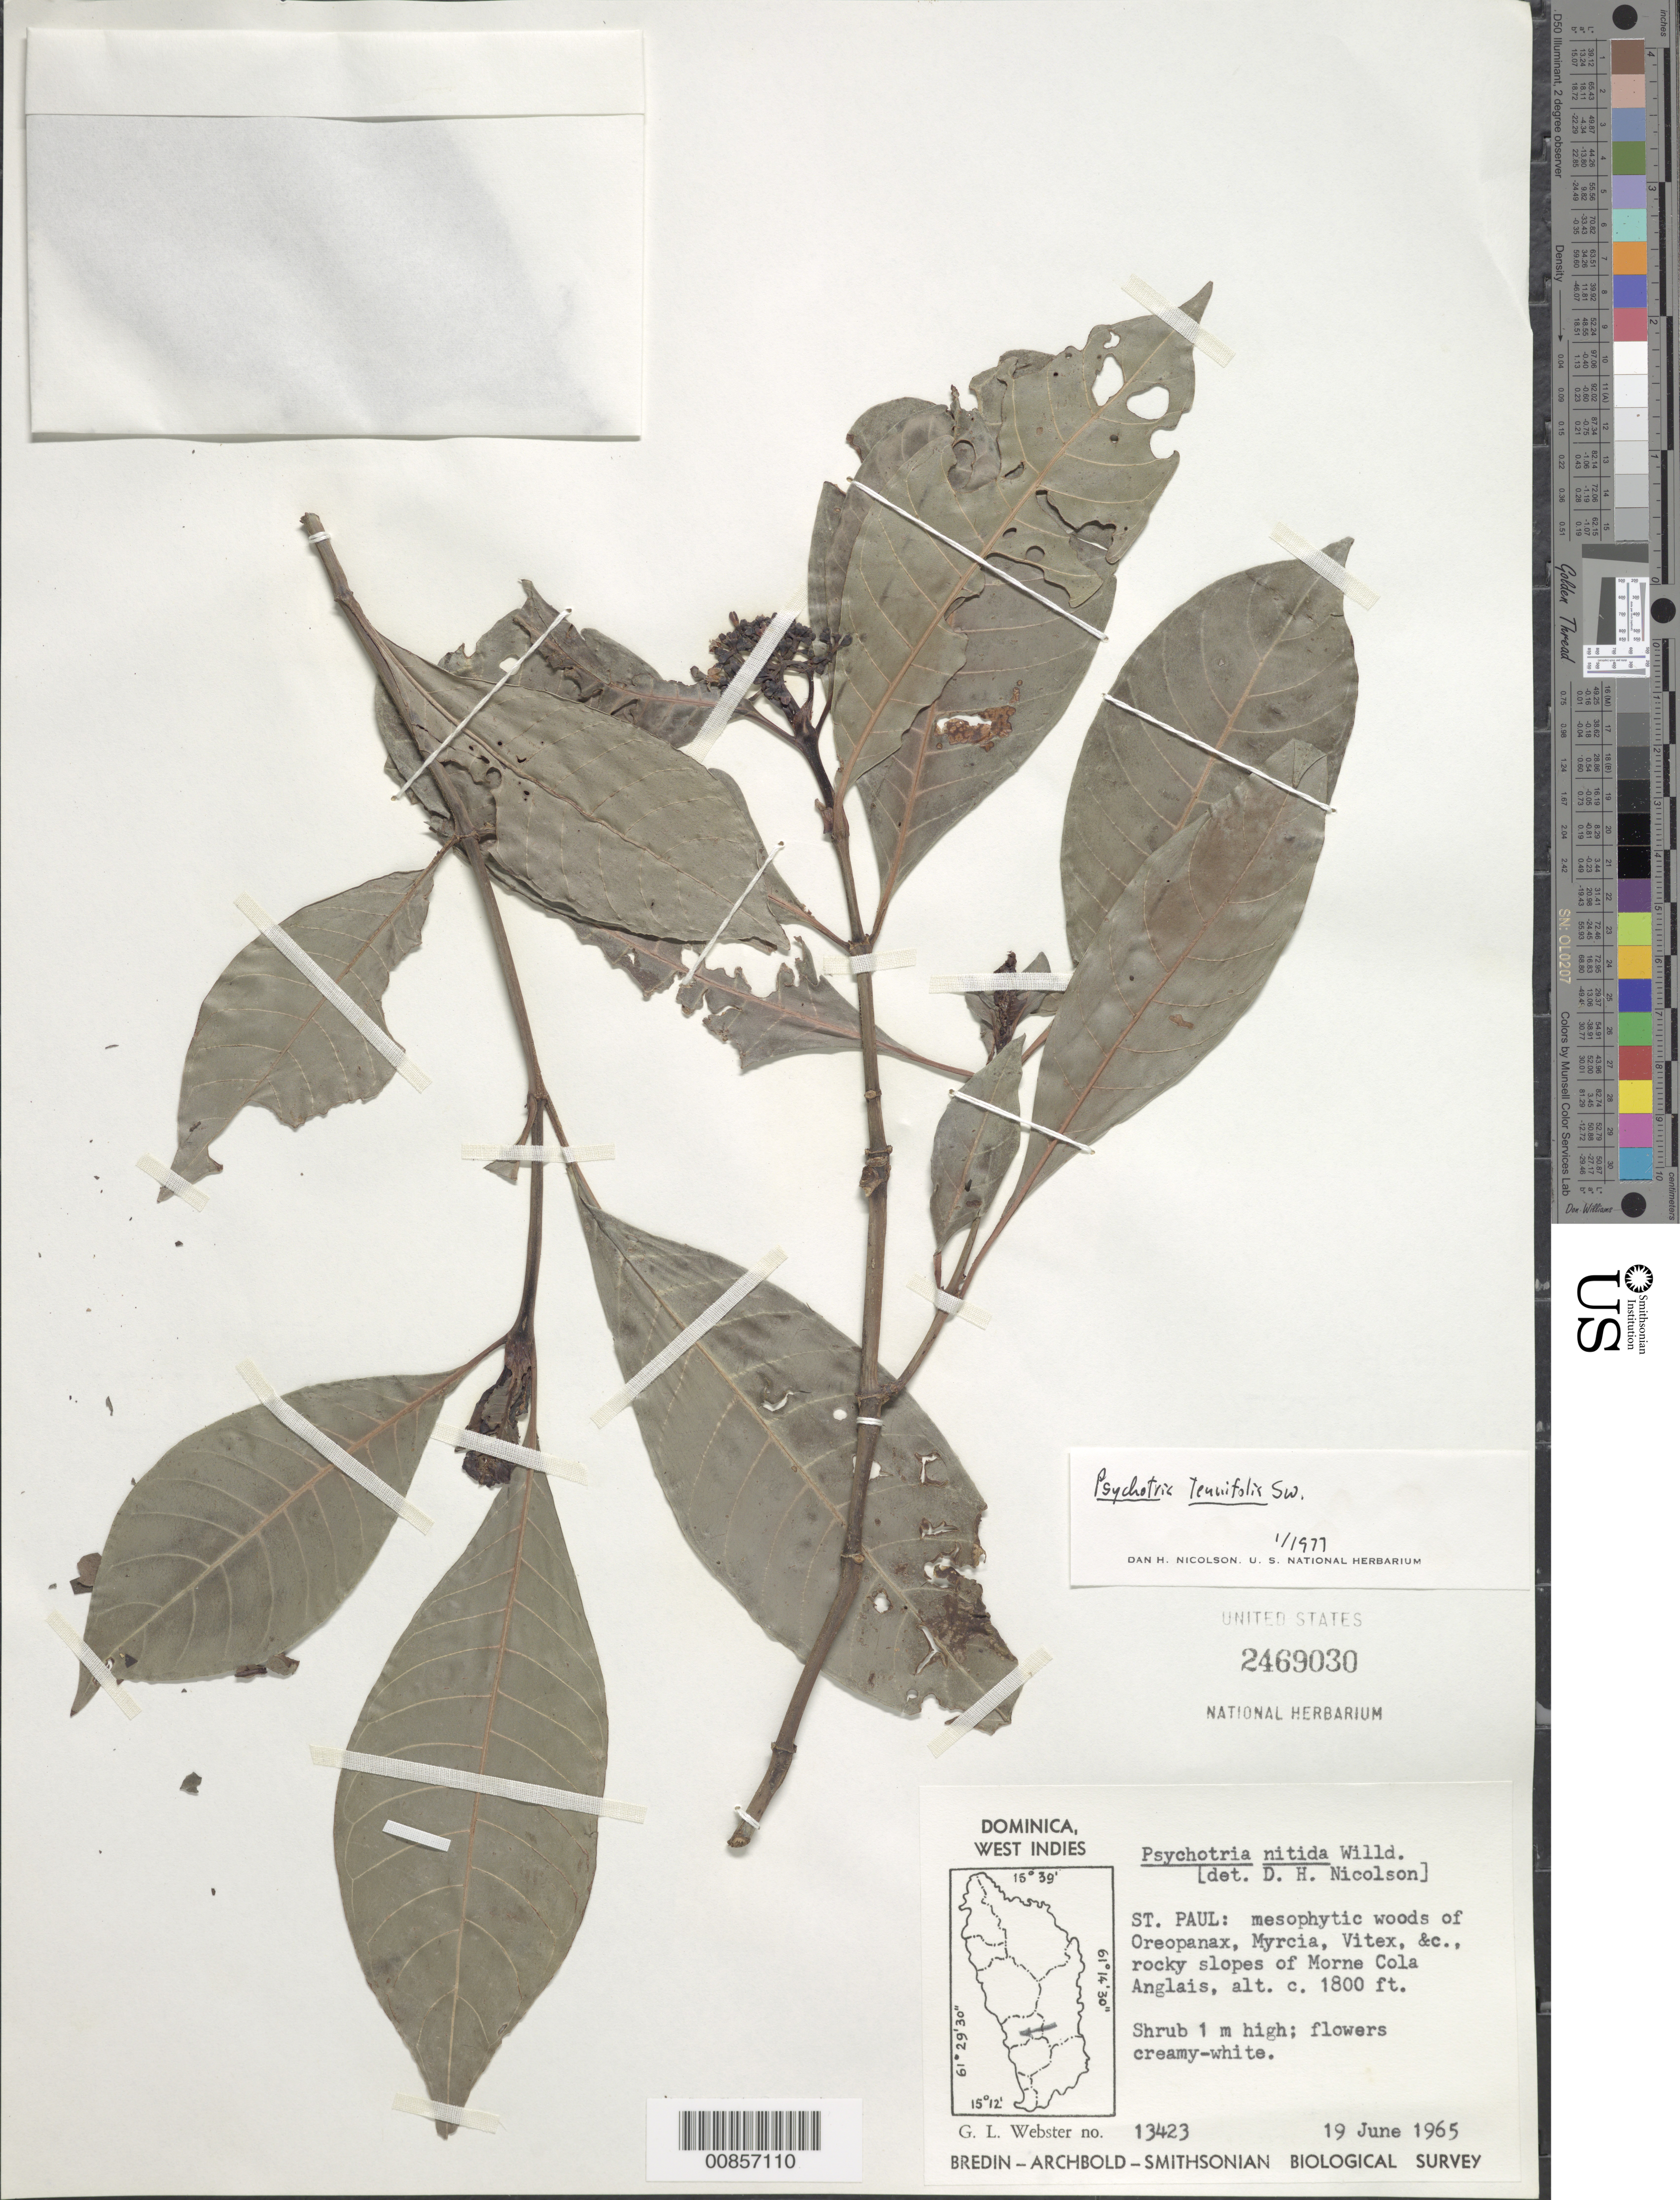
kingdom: Plantae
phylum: Tracheophyta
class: Magnoliopsida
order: Gentianales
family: Rubiaceae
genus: Psychotria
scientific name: Psychotria tenuifolia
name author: Sw.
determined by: Nicolson, Dan H.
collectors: G. L. Webster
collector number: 13423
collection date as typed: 19 Jun 1965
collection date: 1965-06-19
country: Dominica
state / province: St. Paul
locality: Slopes of Morne Cola Anglais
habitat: Mesophytic woods of Oreopanax, Myrcia, Vitex. On rocky slopes of morne.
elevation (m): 549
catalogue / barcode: US 2469030